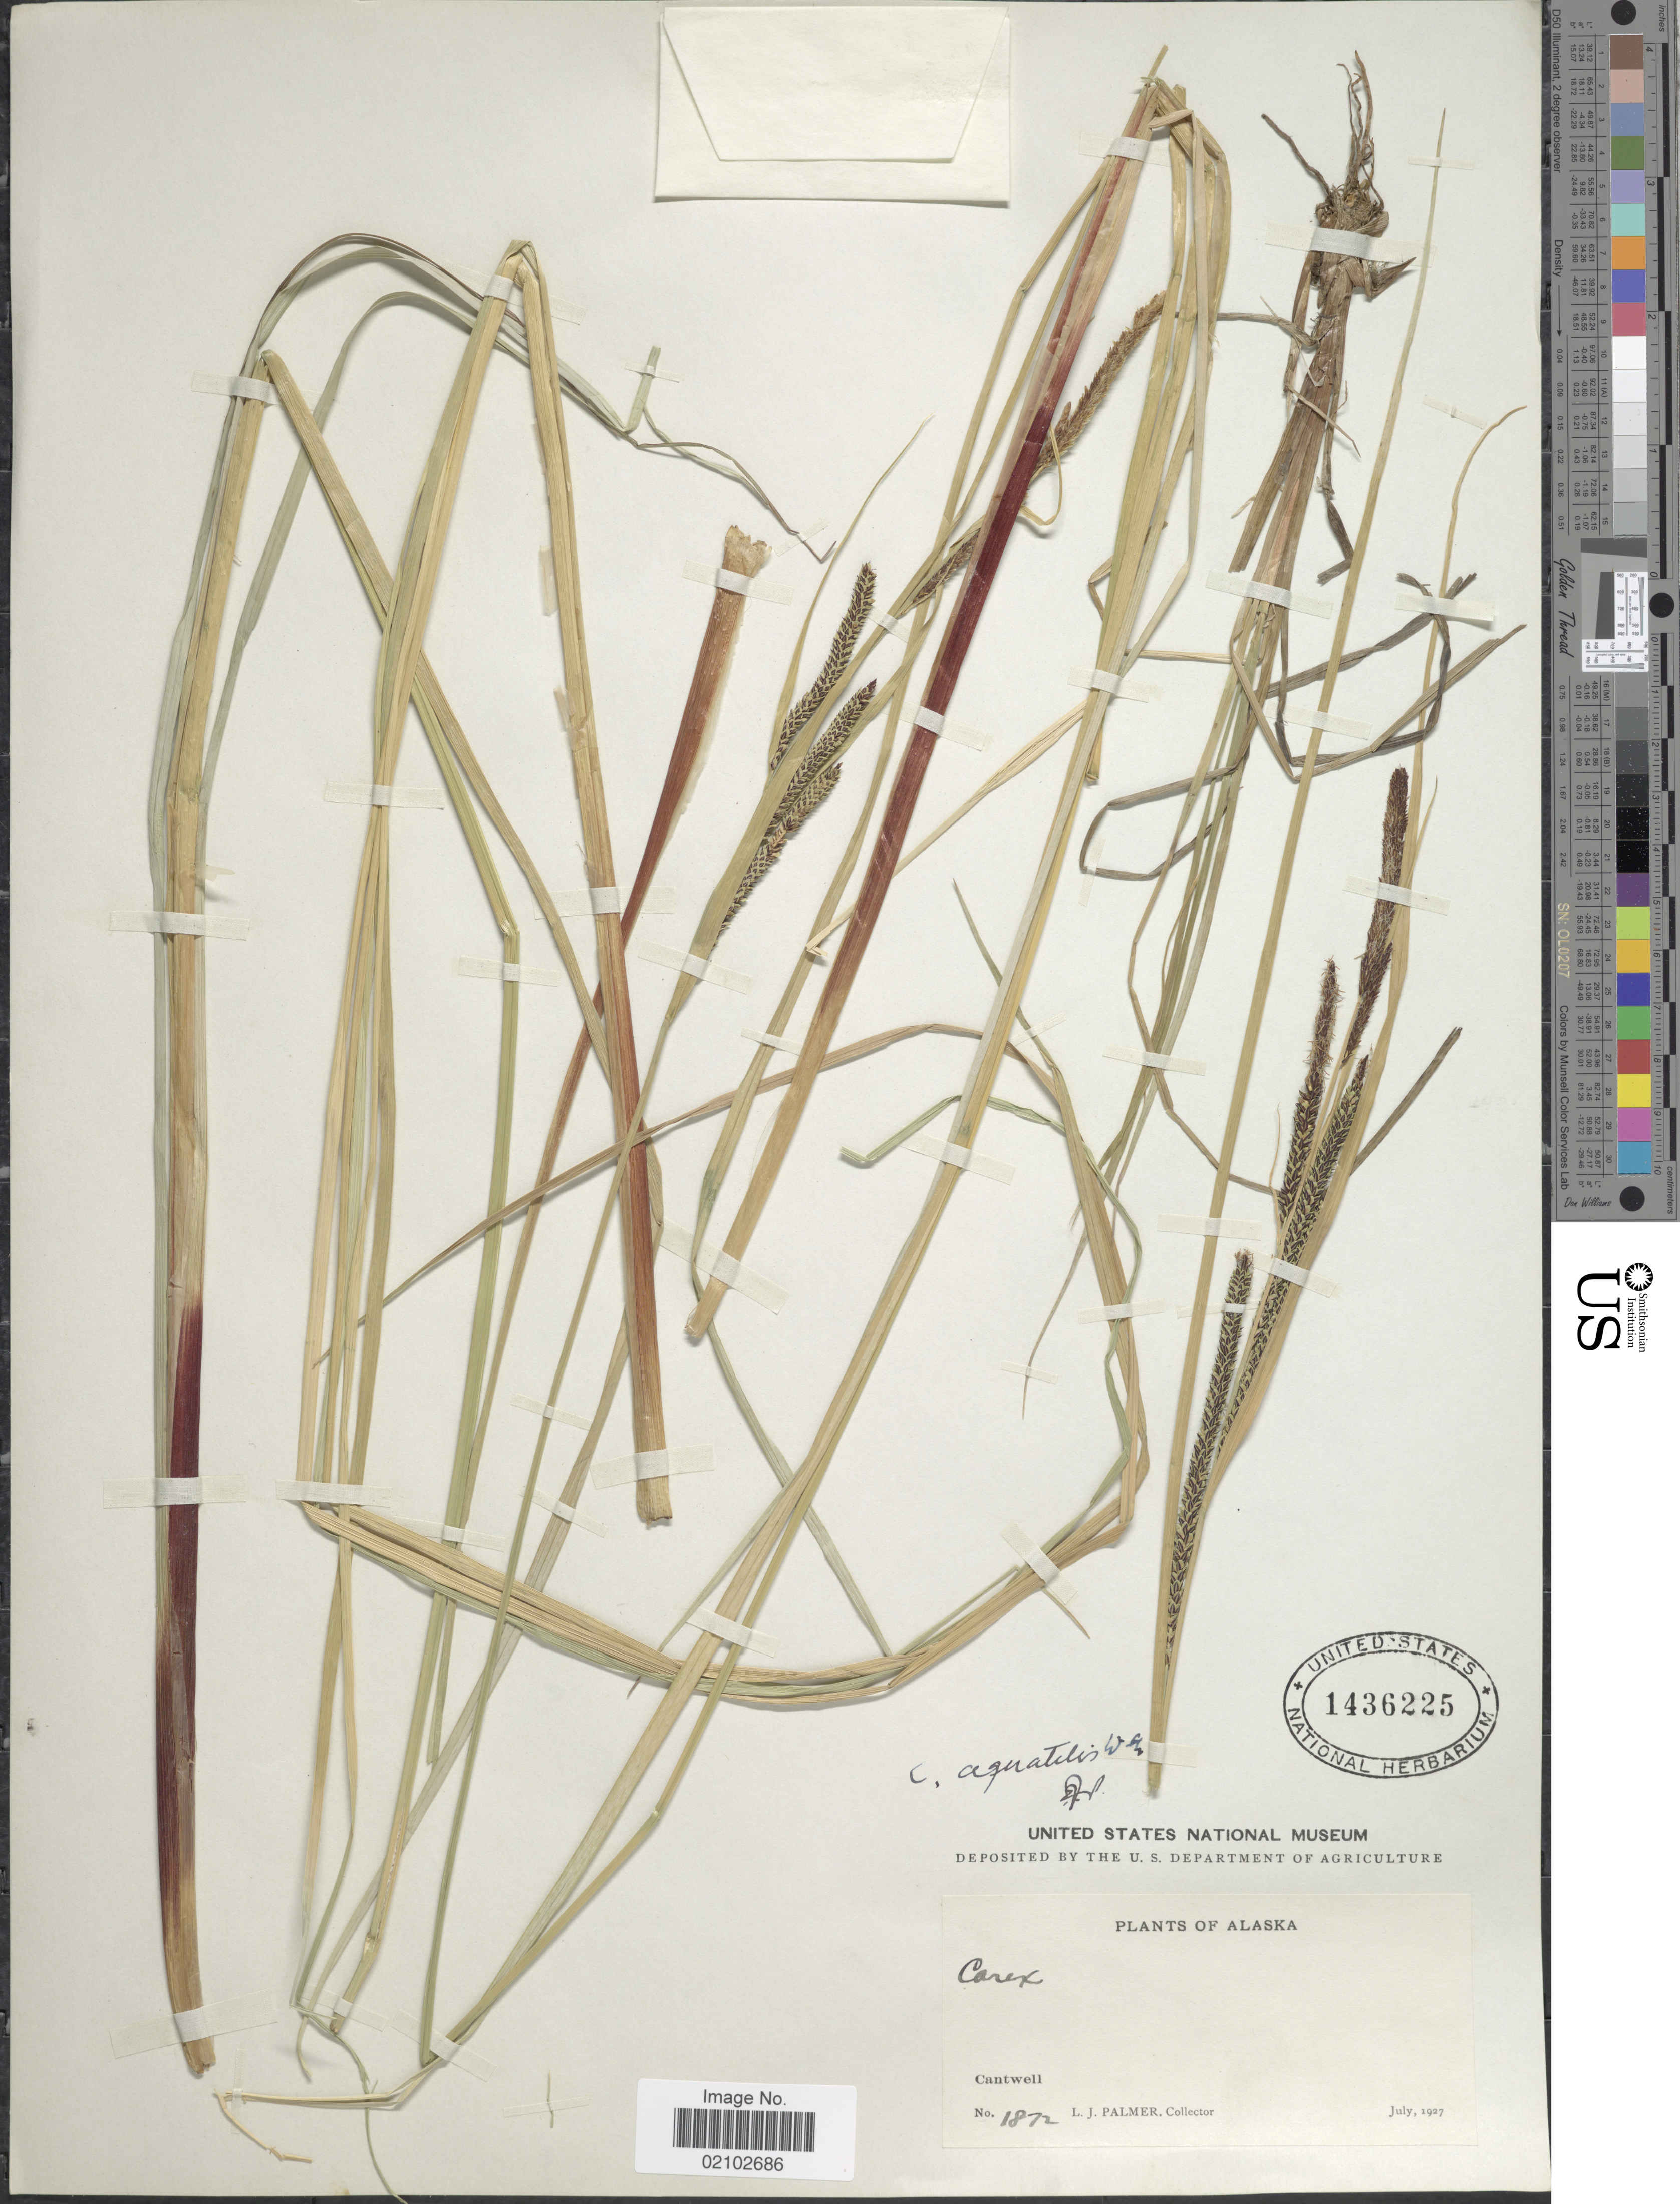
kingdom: Plantae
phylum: Tracheophyta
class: Liliopsida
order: Poales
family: Cyperaceae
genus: Carex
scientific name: Carex aquatilis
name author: Wahlenb.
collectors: L. J. Palmer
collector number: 1872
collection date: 1927-07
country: United States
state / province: Alaska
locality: Cantwell.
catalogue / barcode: US 1436225